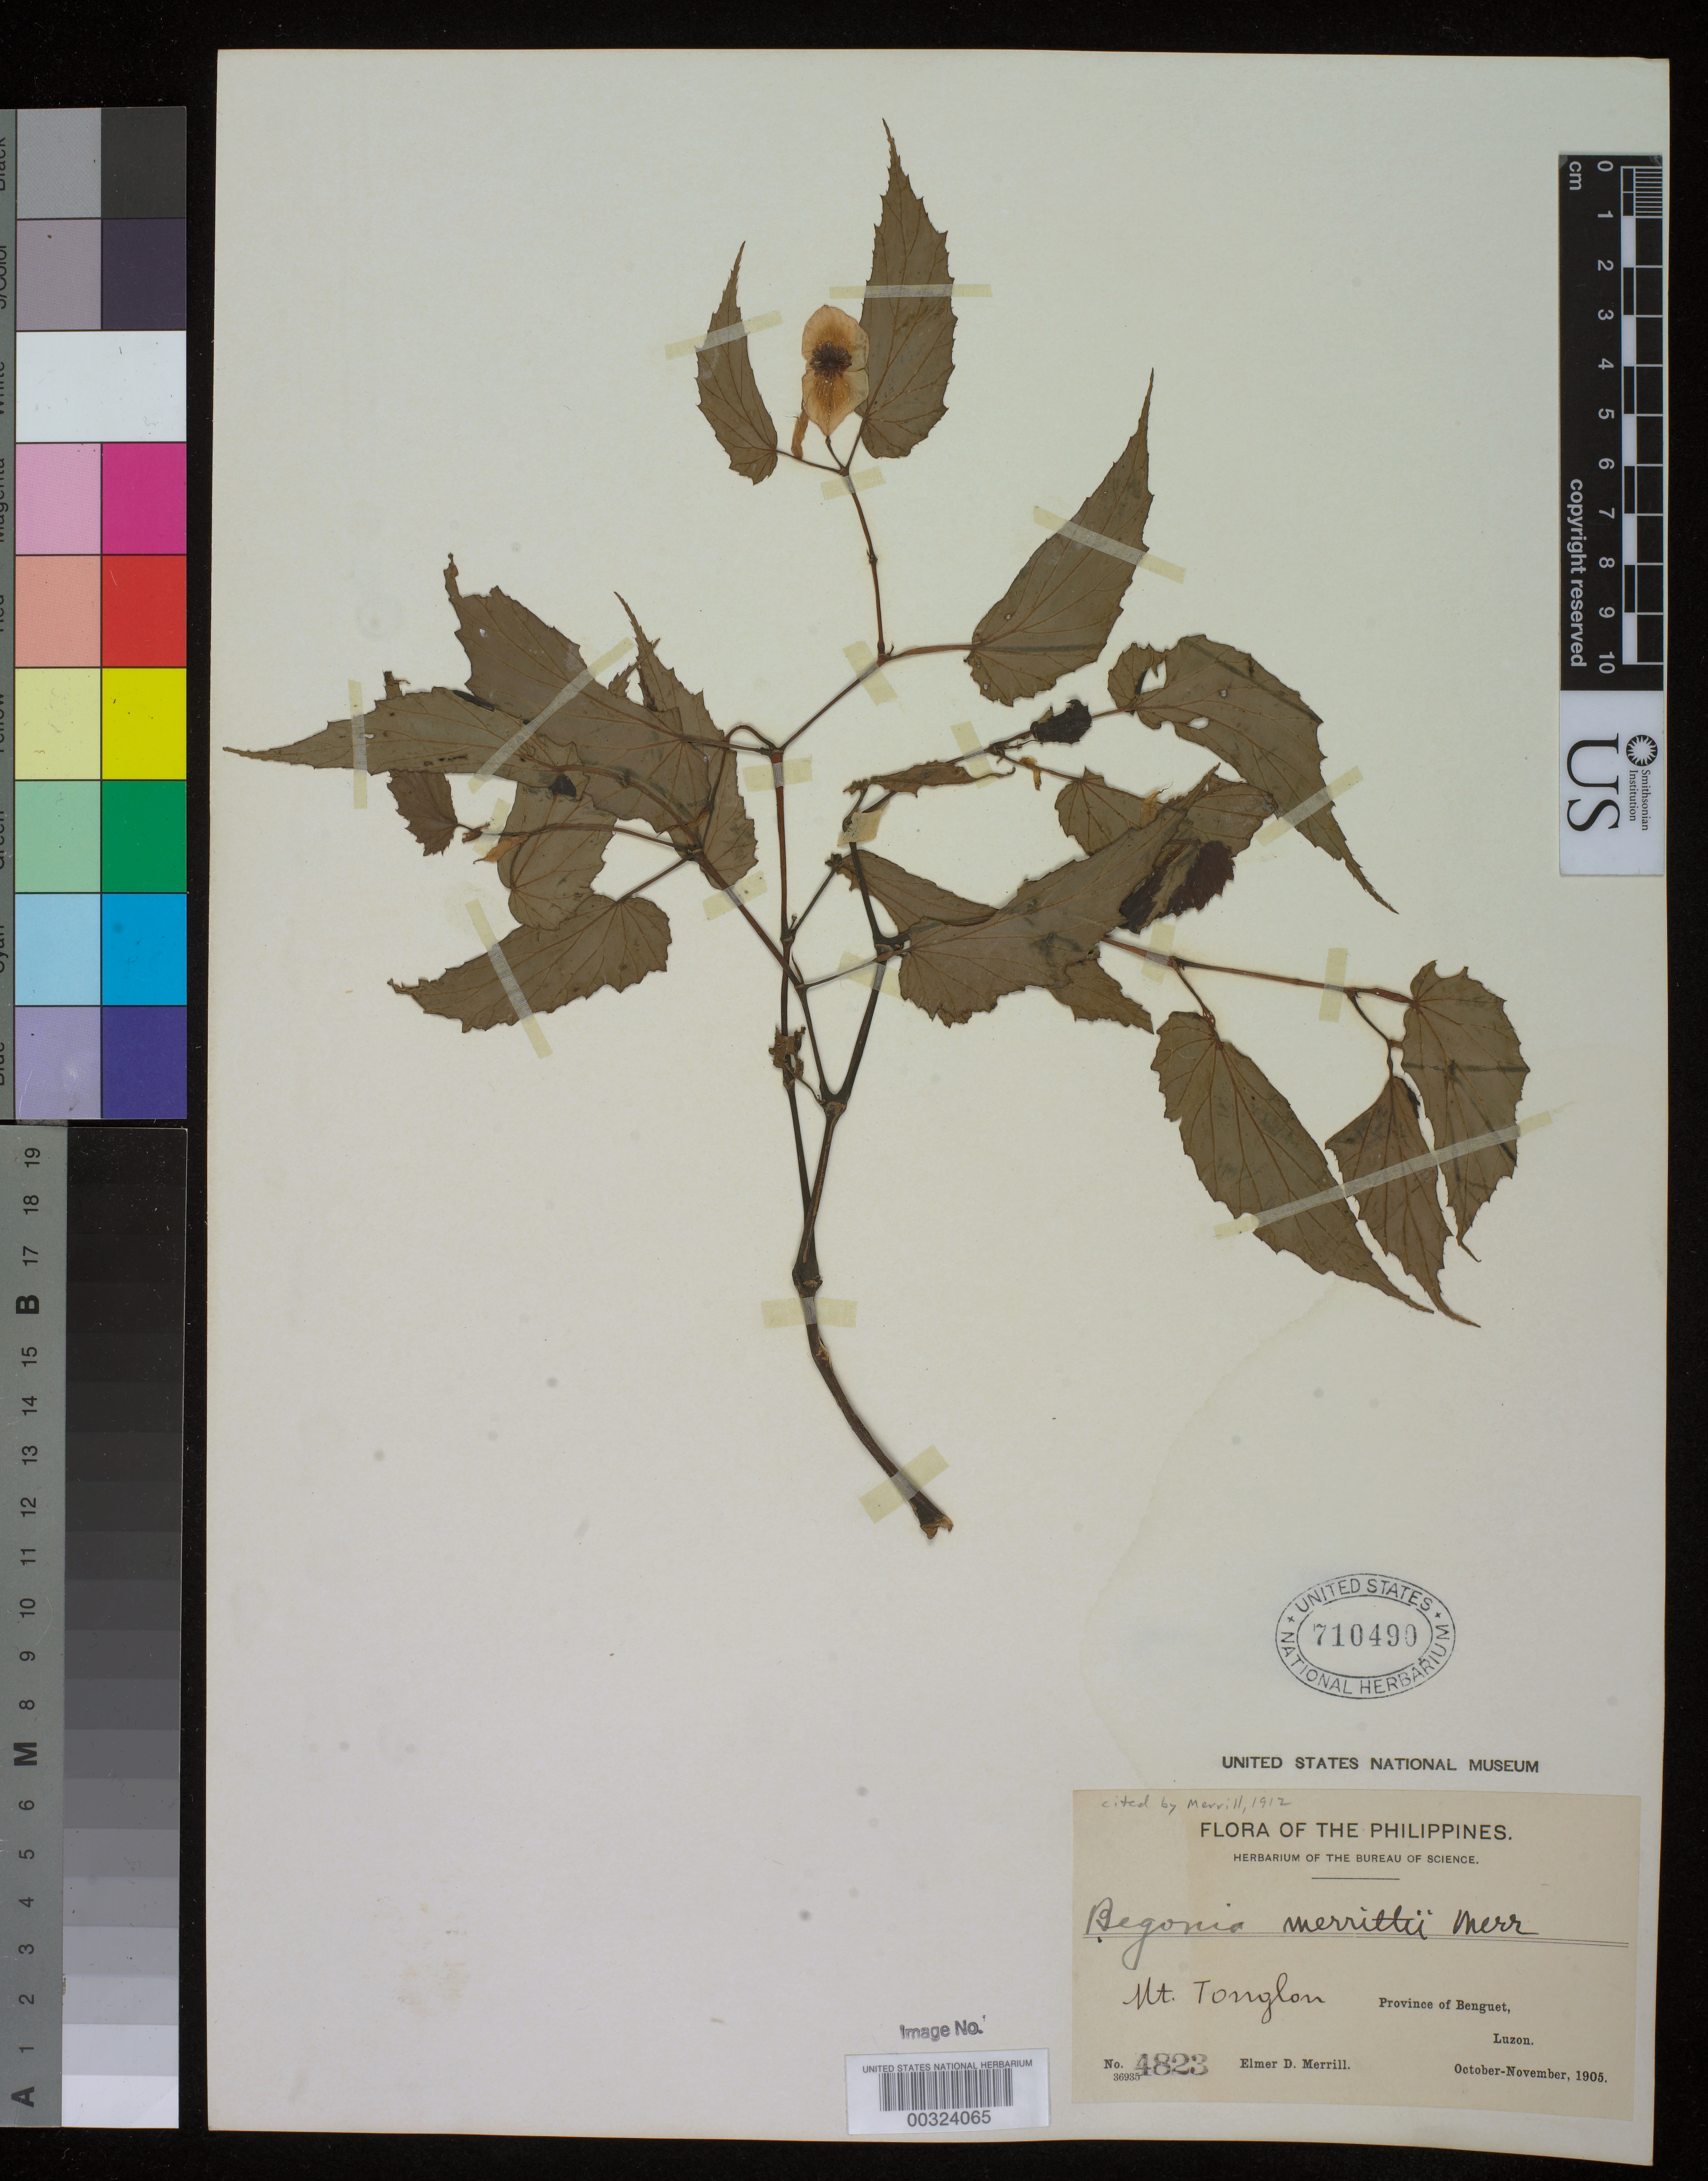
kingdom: Plantae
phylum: Tracheophyta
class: Magnoliopsida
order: Cucurbitales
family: Begoniaceae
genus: Begonia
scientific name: Begonia merrittii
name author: Merr.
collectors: E. D. Merrill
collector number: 4823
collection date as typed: Oct 1905 to -- Nov 1905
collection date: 1905-10/1905-11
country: Philippines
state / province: Cordillera (Administrative Region)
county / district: Benguet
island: Luzon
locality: Mt. tonglon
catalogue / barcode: US 710490